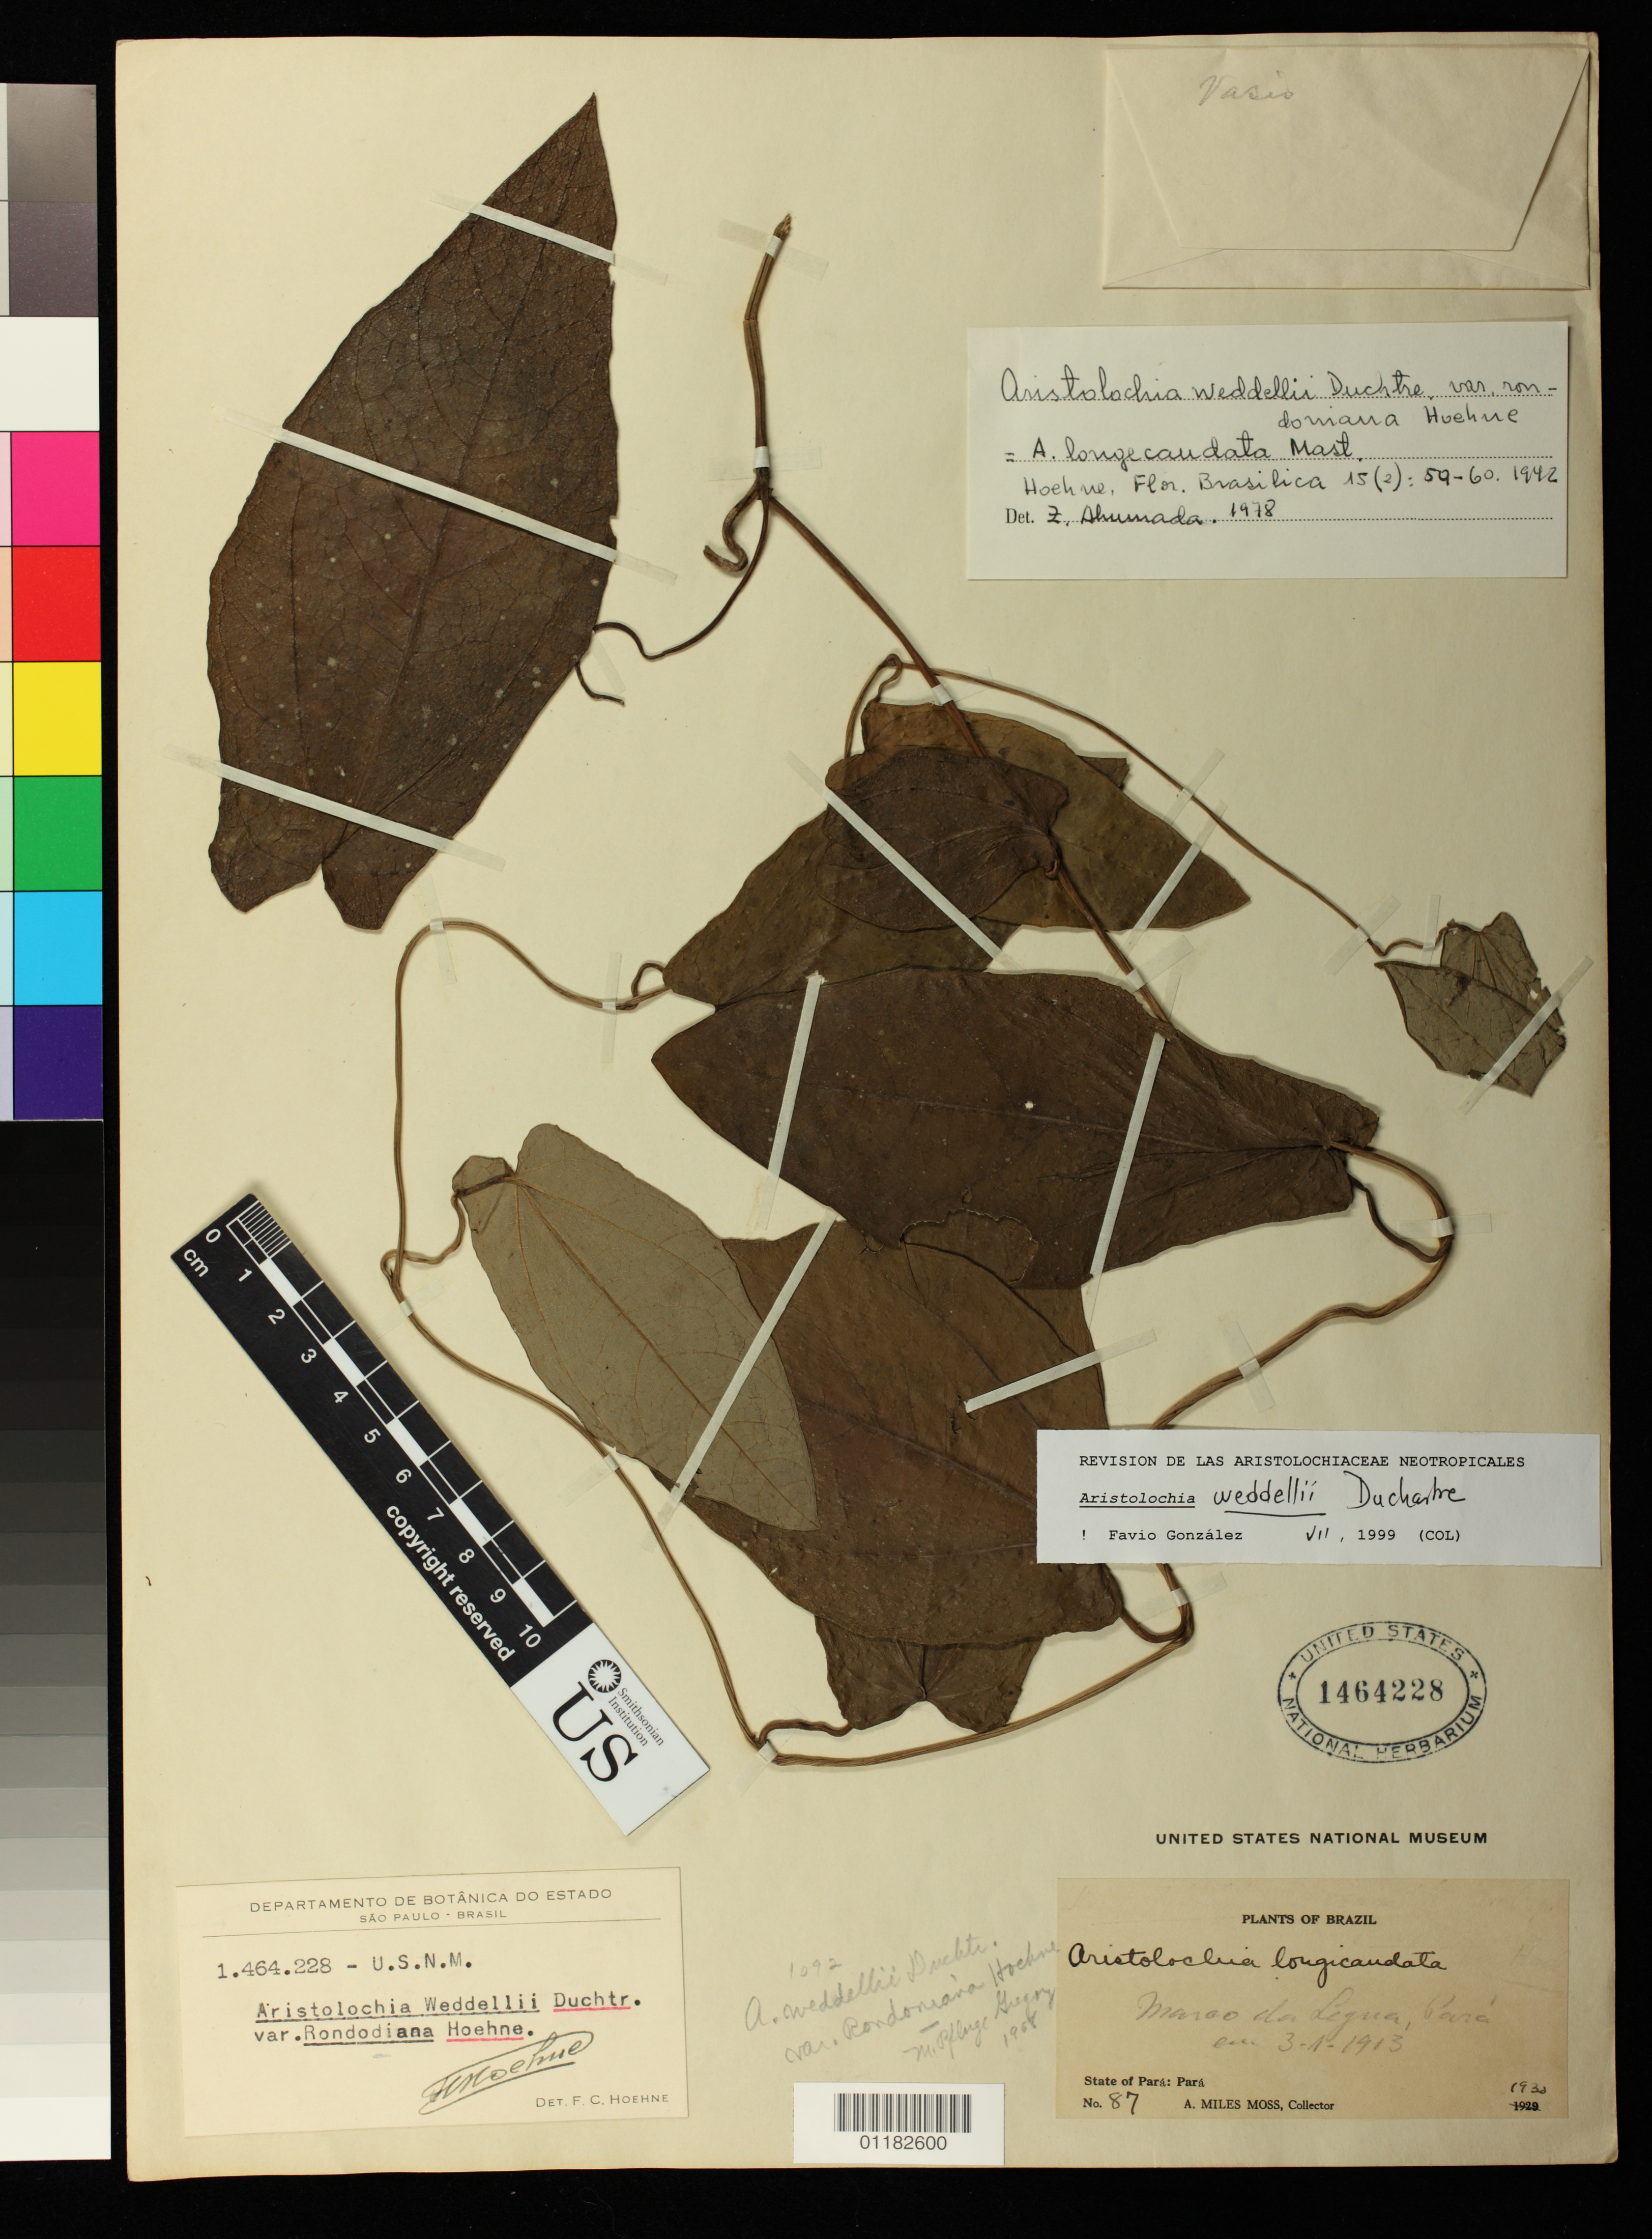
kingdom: Plantae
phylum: Tracheophyta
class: Magnoliopsida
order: Piperales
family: Aristolochiaceae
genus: Aristolochia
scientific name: Aristolochia weddellii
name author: Duch.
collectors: A. Miles Moss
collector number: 87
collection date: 1913-01-03 or 1913-03-01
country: Brazil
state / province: Pará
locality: Para, Marao de Legua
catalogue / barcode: US 1464228